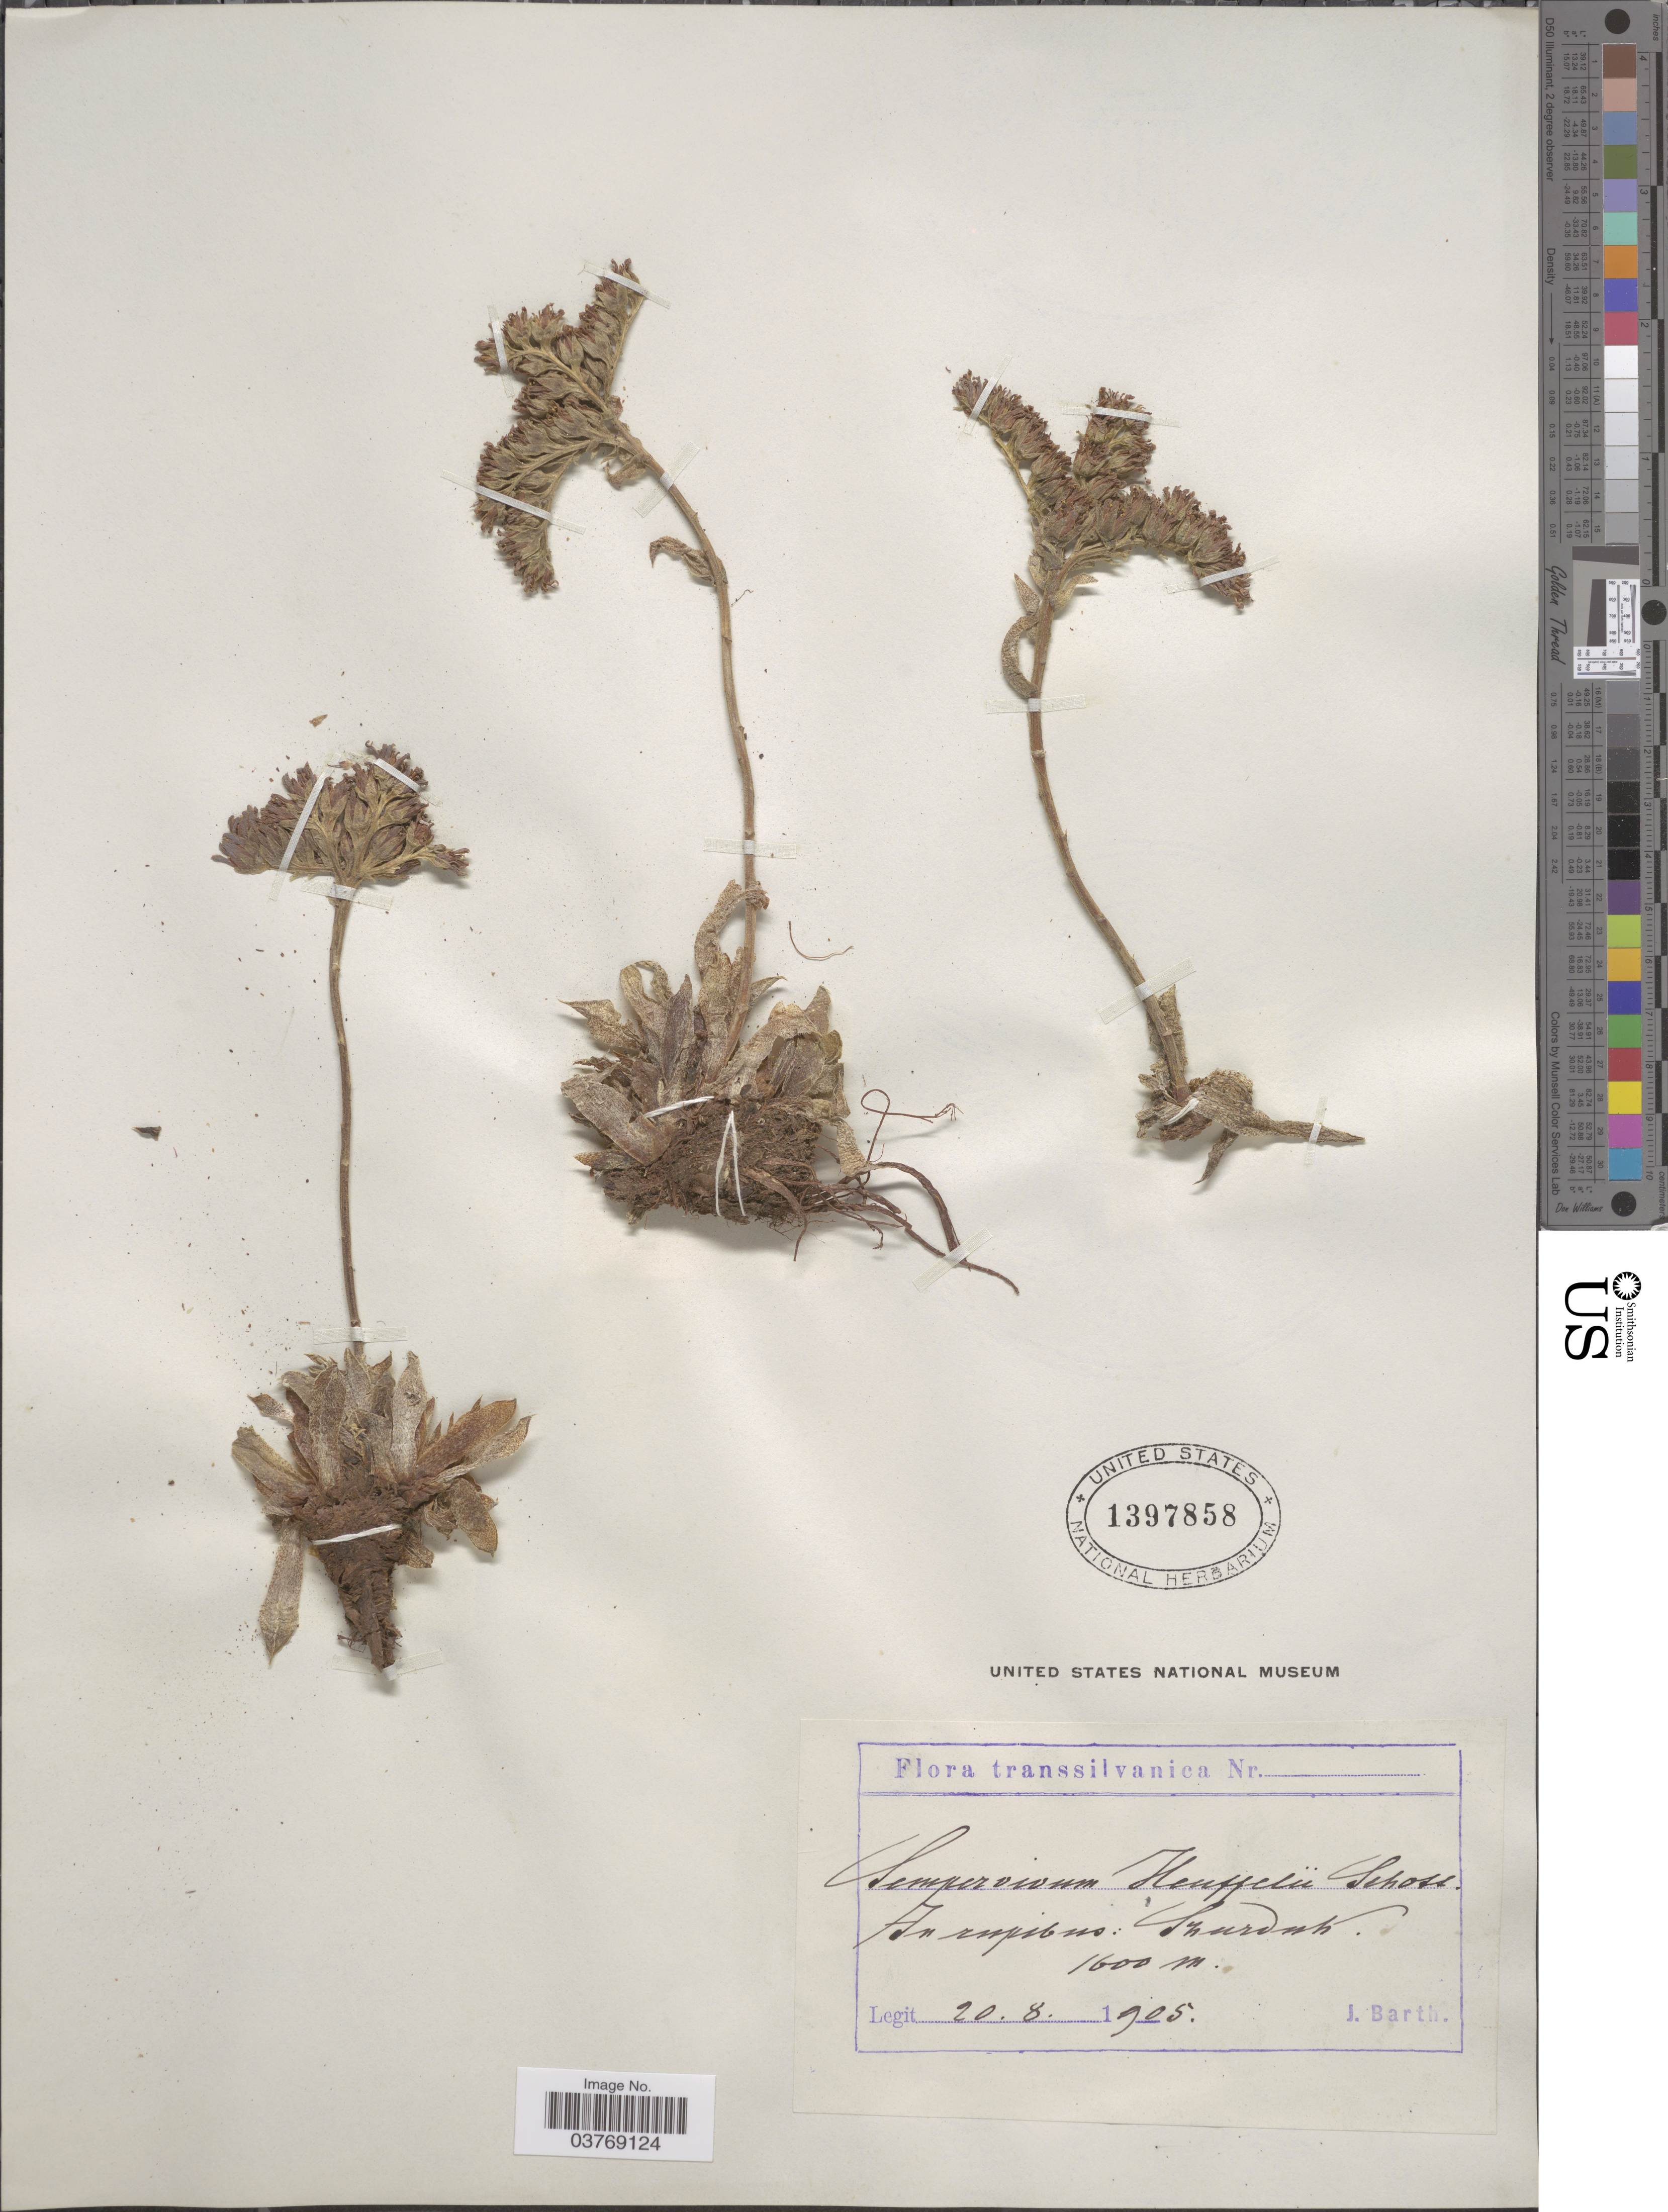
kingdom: Plantae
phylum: Tracheophyta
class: Magnoliopsida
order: Saxifragales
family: Crassulaceae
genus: Sempervivum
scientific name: Sempervivum heuffelii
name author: Schott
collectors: J. Barth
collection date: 1905-08-20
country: Romania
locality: Transsilvanica. In rupibus: Szurdak.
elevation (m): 1600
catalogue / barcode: US 1397858